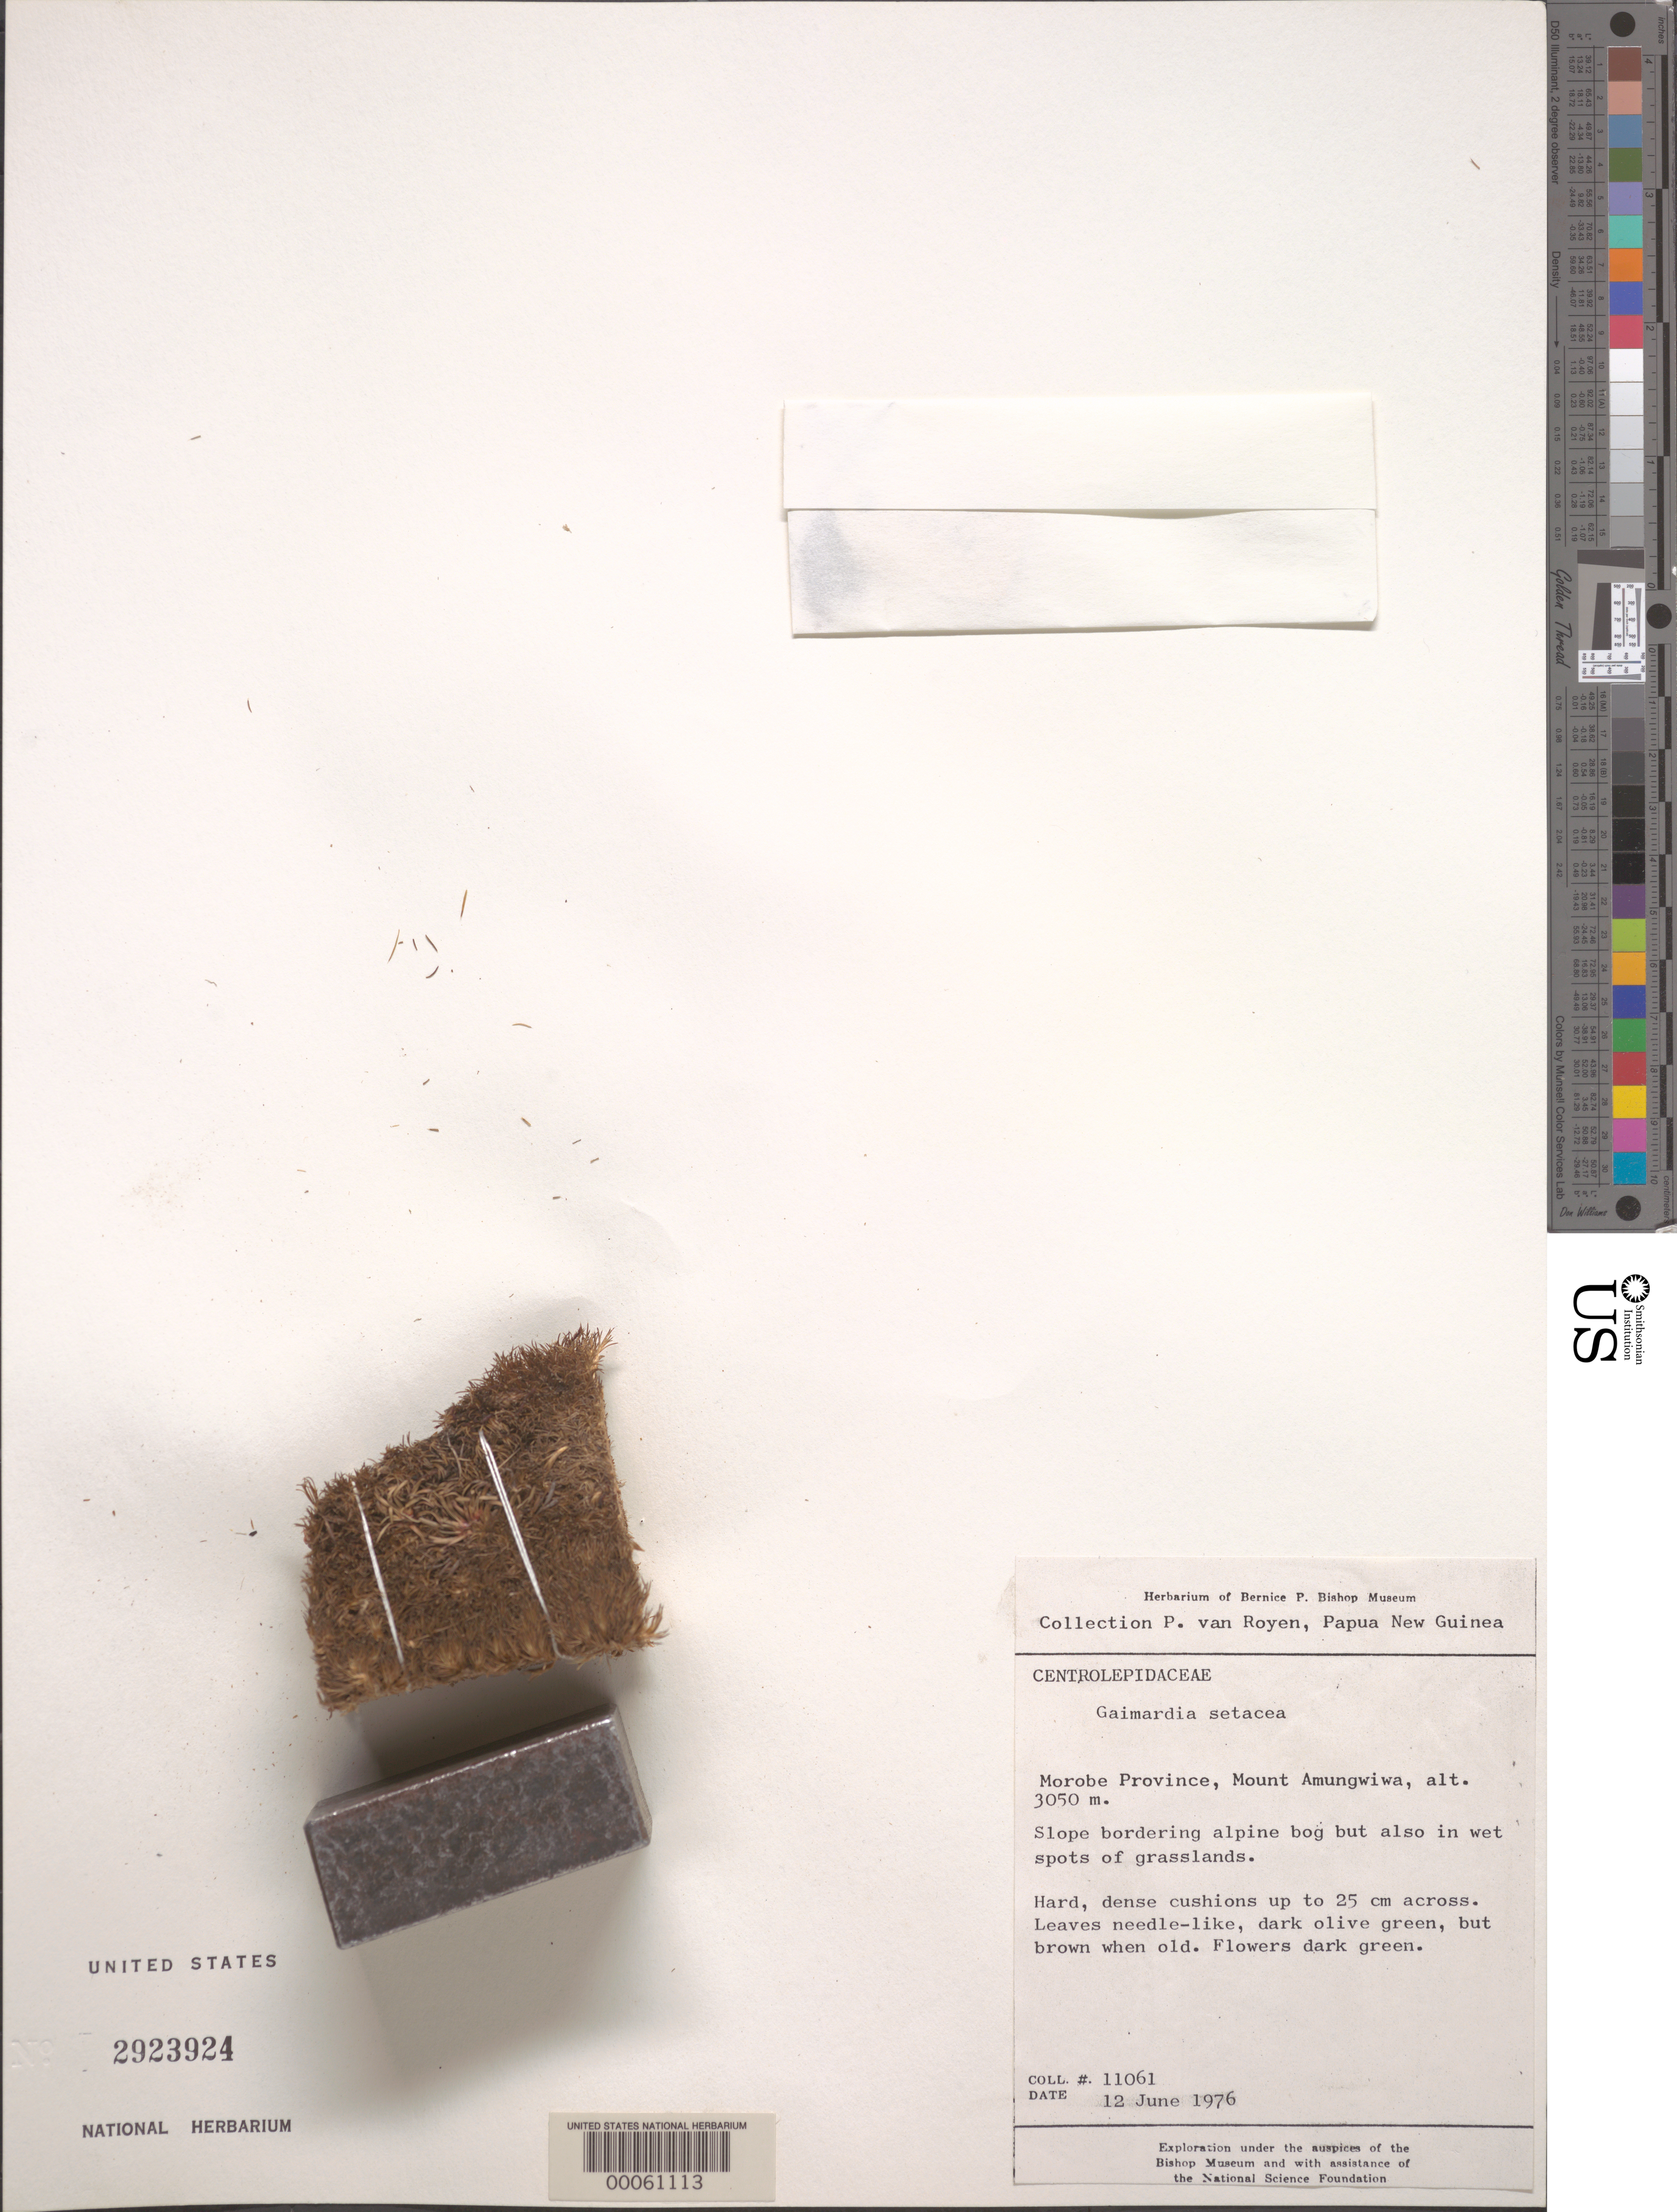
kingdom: Plantae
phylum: Tracheophyta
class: Liliopsida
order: Poales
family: Restionaceae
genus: Gaimardia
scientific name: Gaimardia setacea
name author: Hook. f.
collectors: P. van Royen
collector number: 11061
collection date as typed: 12 Jun 1976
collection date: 1976-06-12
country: Papua New Guinea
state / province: Morobe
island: New Guinea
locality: Mt. amungwiwa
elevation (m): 3050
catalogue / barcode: US 2923924